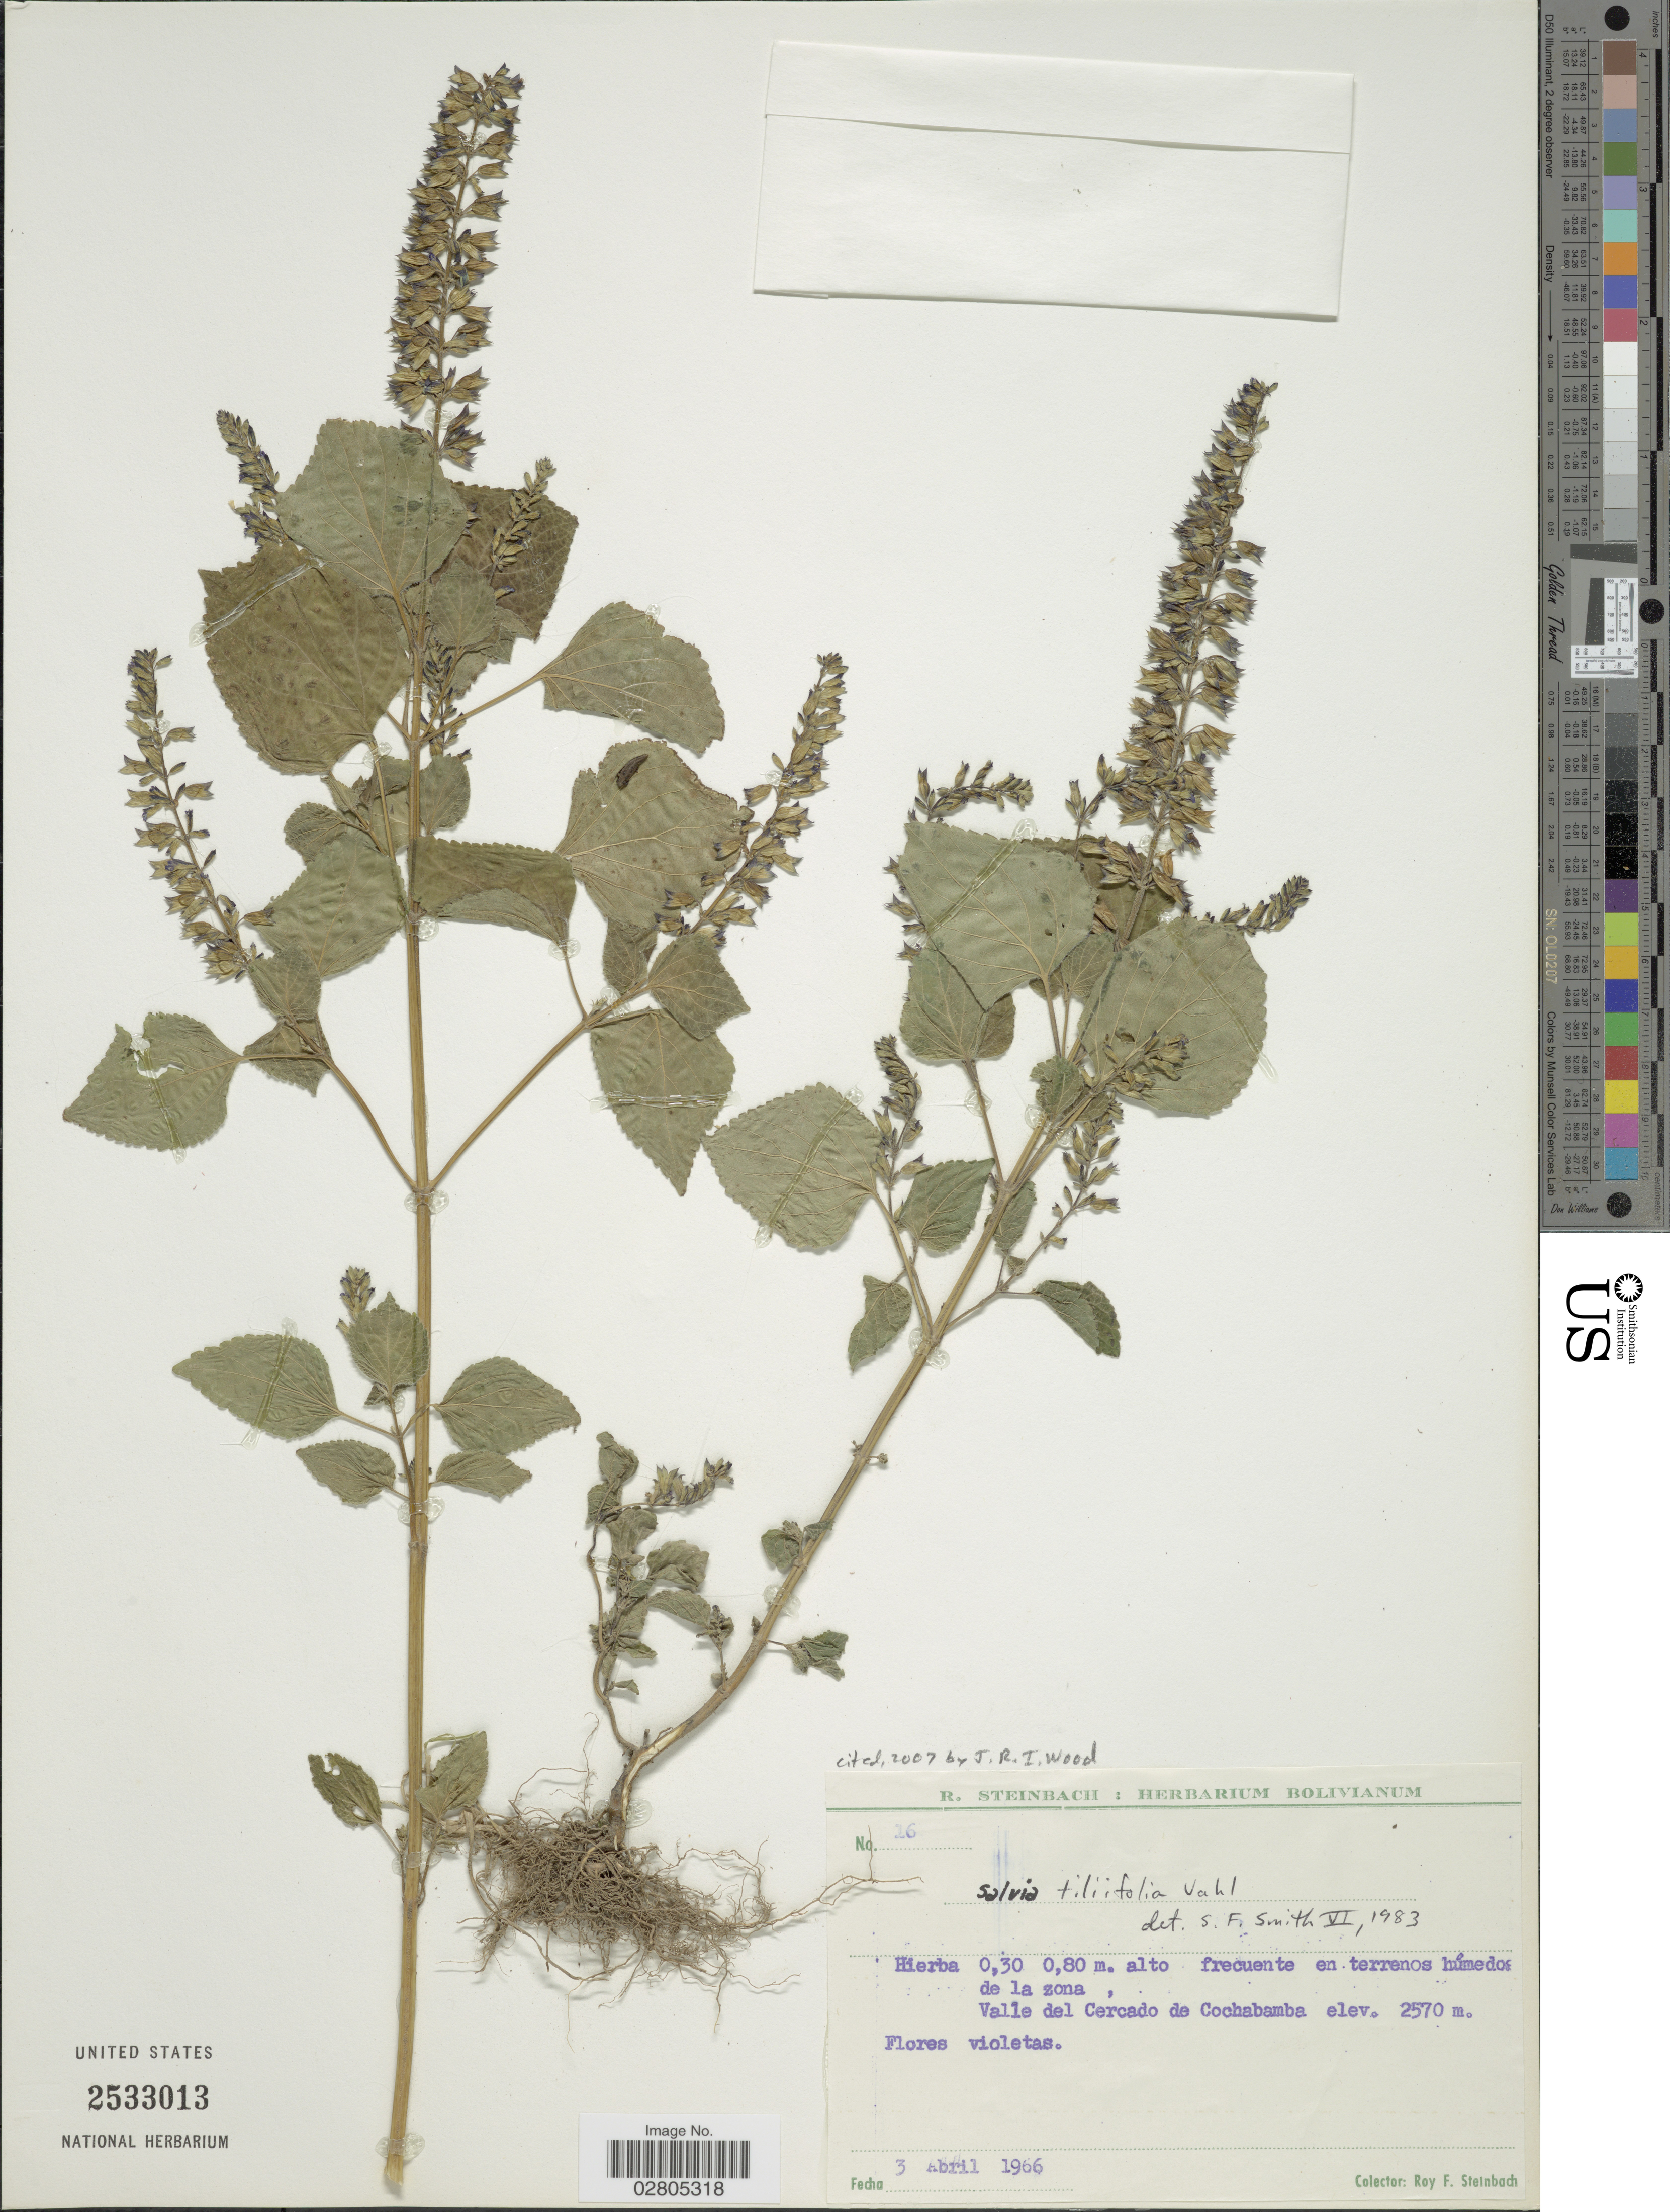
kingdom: Plantae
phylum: Tracheophyta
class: Magnoliopsida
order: Lamiales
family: Lamiaceae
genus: Salvia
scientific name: Salvia tiliifolia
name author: Vahl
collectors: R. F. Steinbach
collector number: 16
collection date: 1966-04-03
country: Bolivia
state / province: Cochabamba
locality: Valle del Cercado de Cochabamba.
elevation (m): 2570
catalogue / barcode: US 2533013